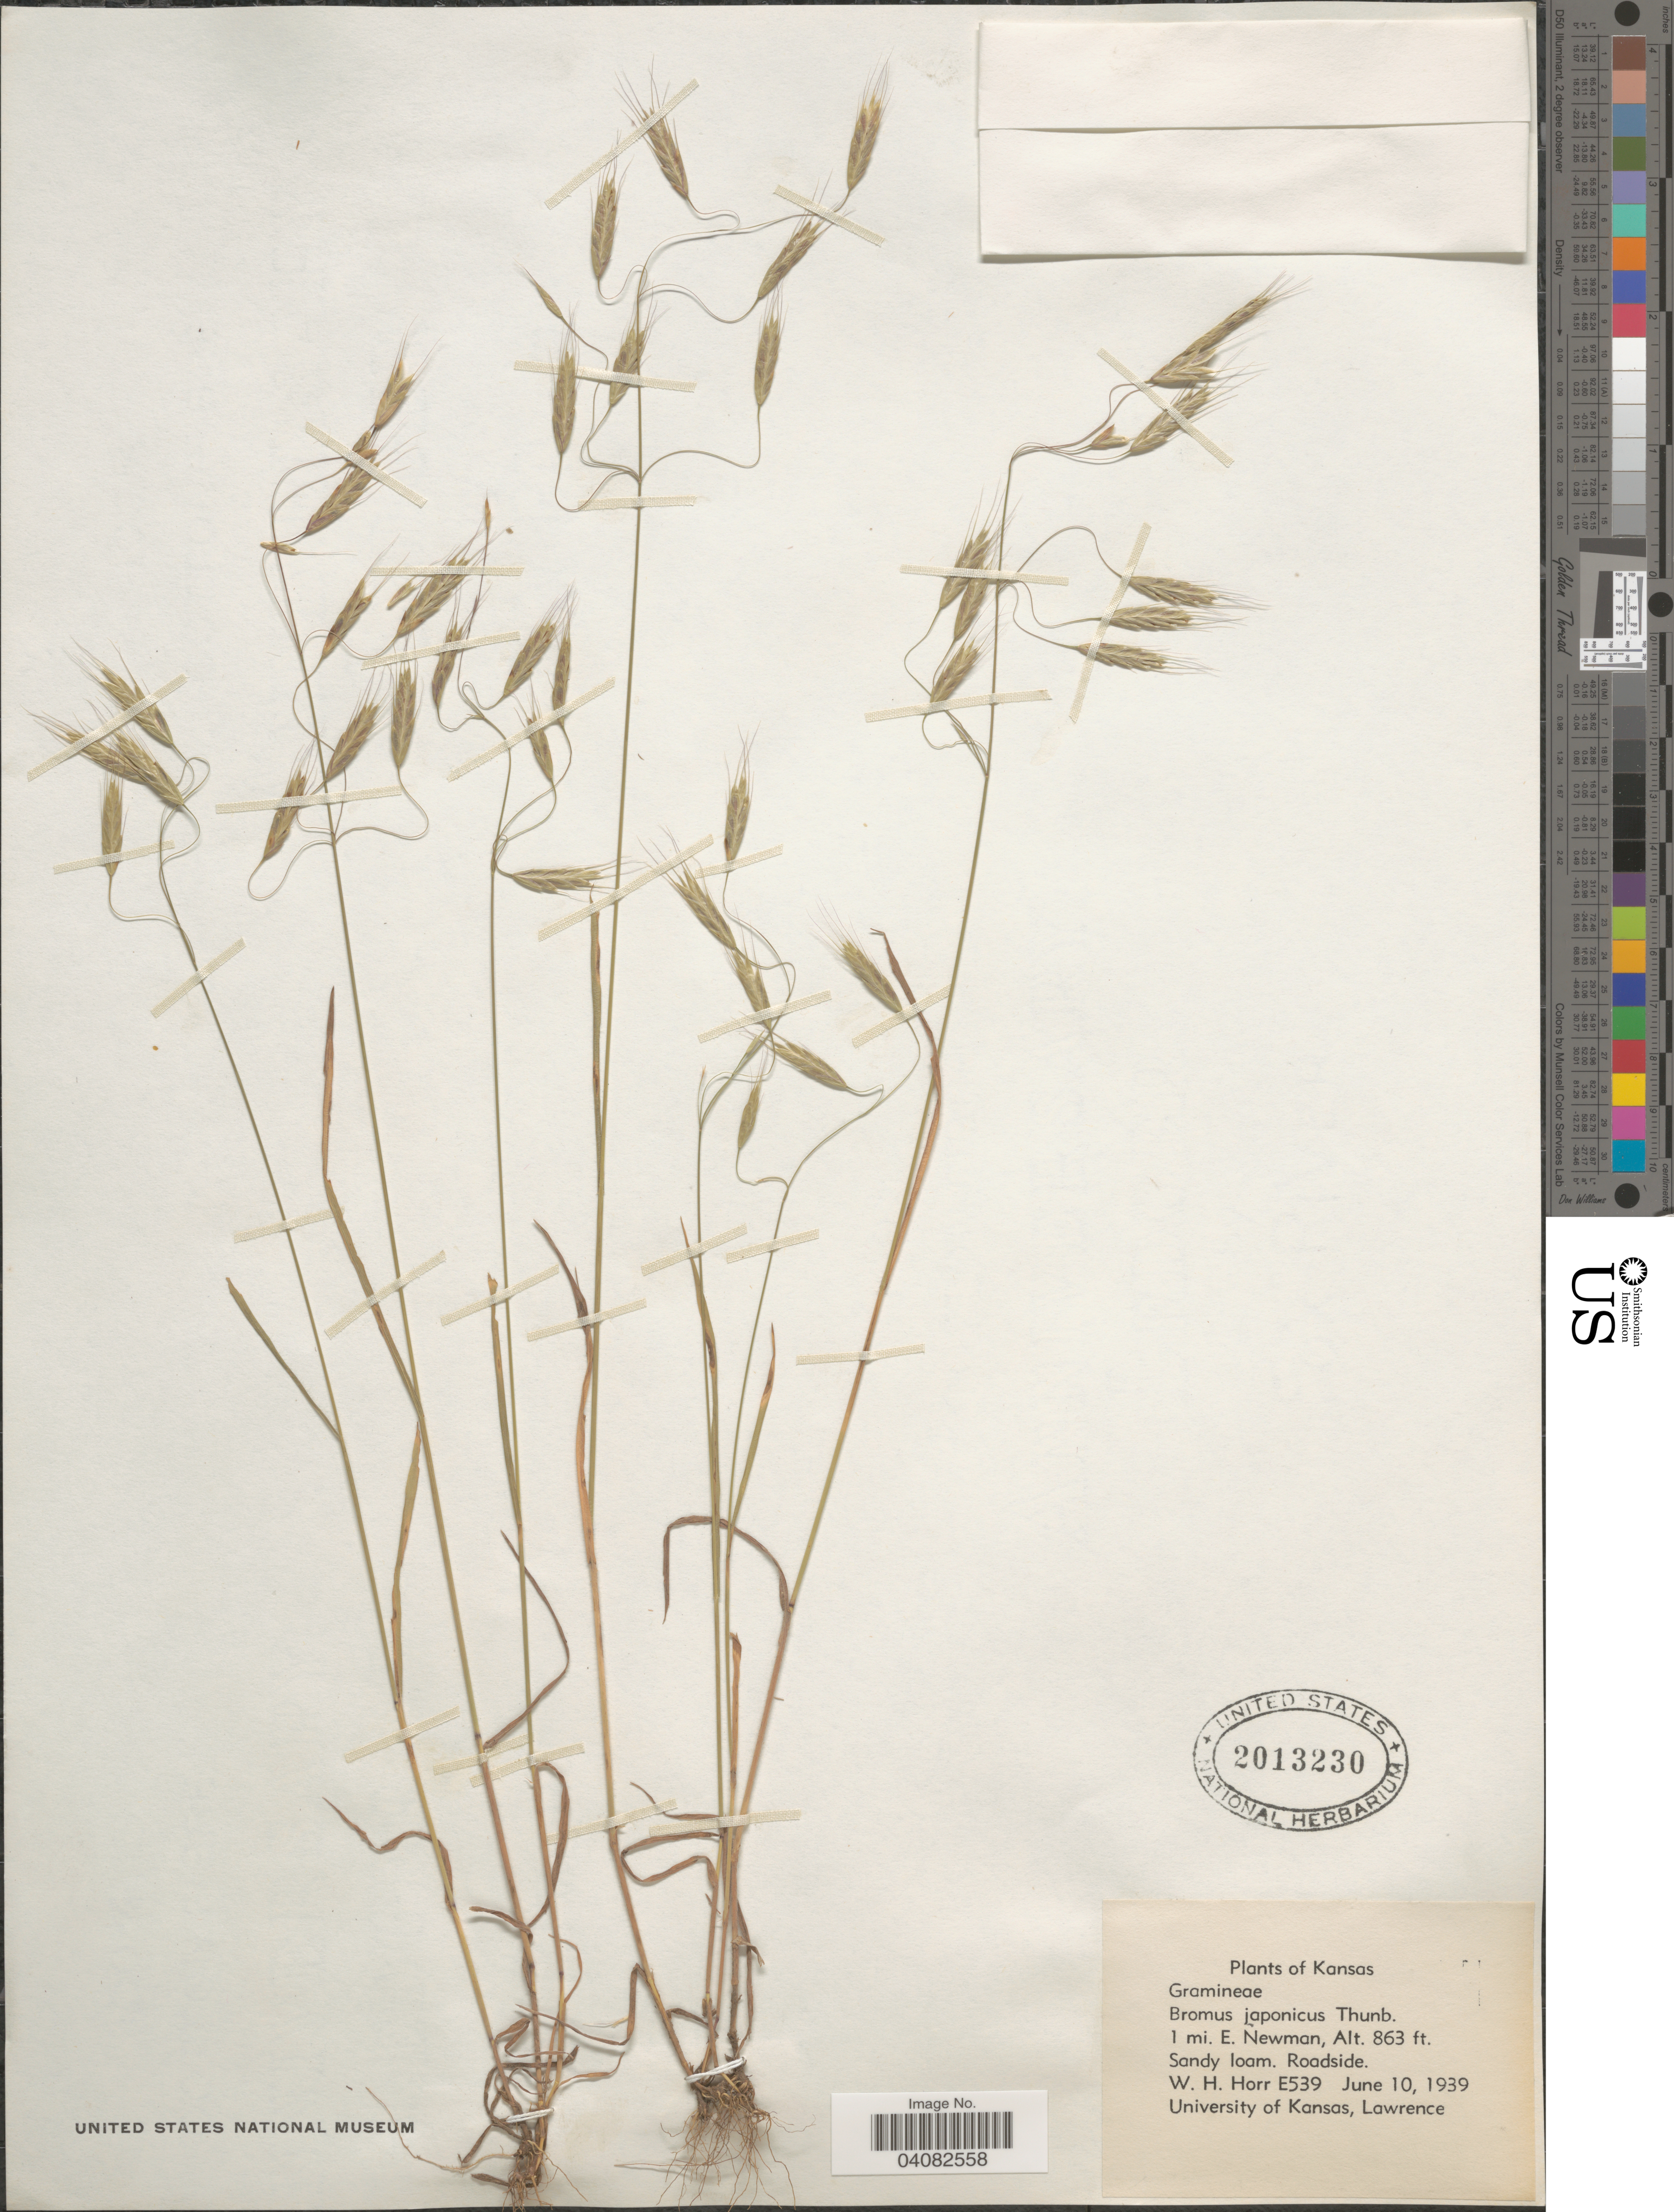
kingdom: Plantae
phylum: Tracheophyta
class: Liliopsida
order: Poales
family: Poaceae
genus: Bromus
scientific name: Bromus japonicus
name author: Houtt.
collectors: W. H. Horr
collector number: E539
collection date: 1939-06-10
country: United States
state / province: Kansas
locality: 1 mi. E. Newman. Roadside.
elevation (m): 263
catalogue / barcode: US 2013230